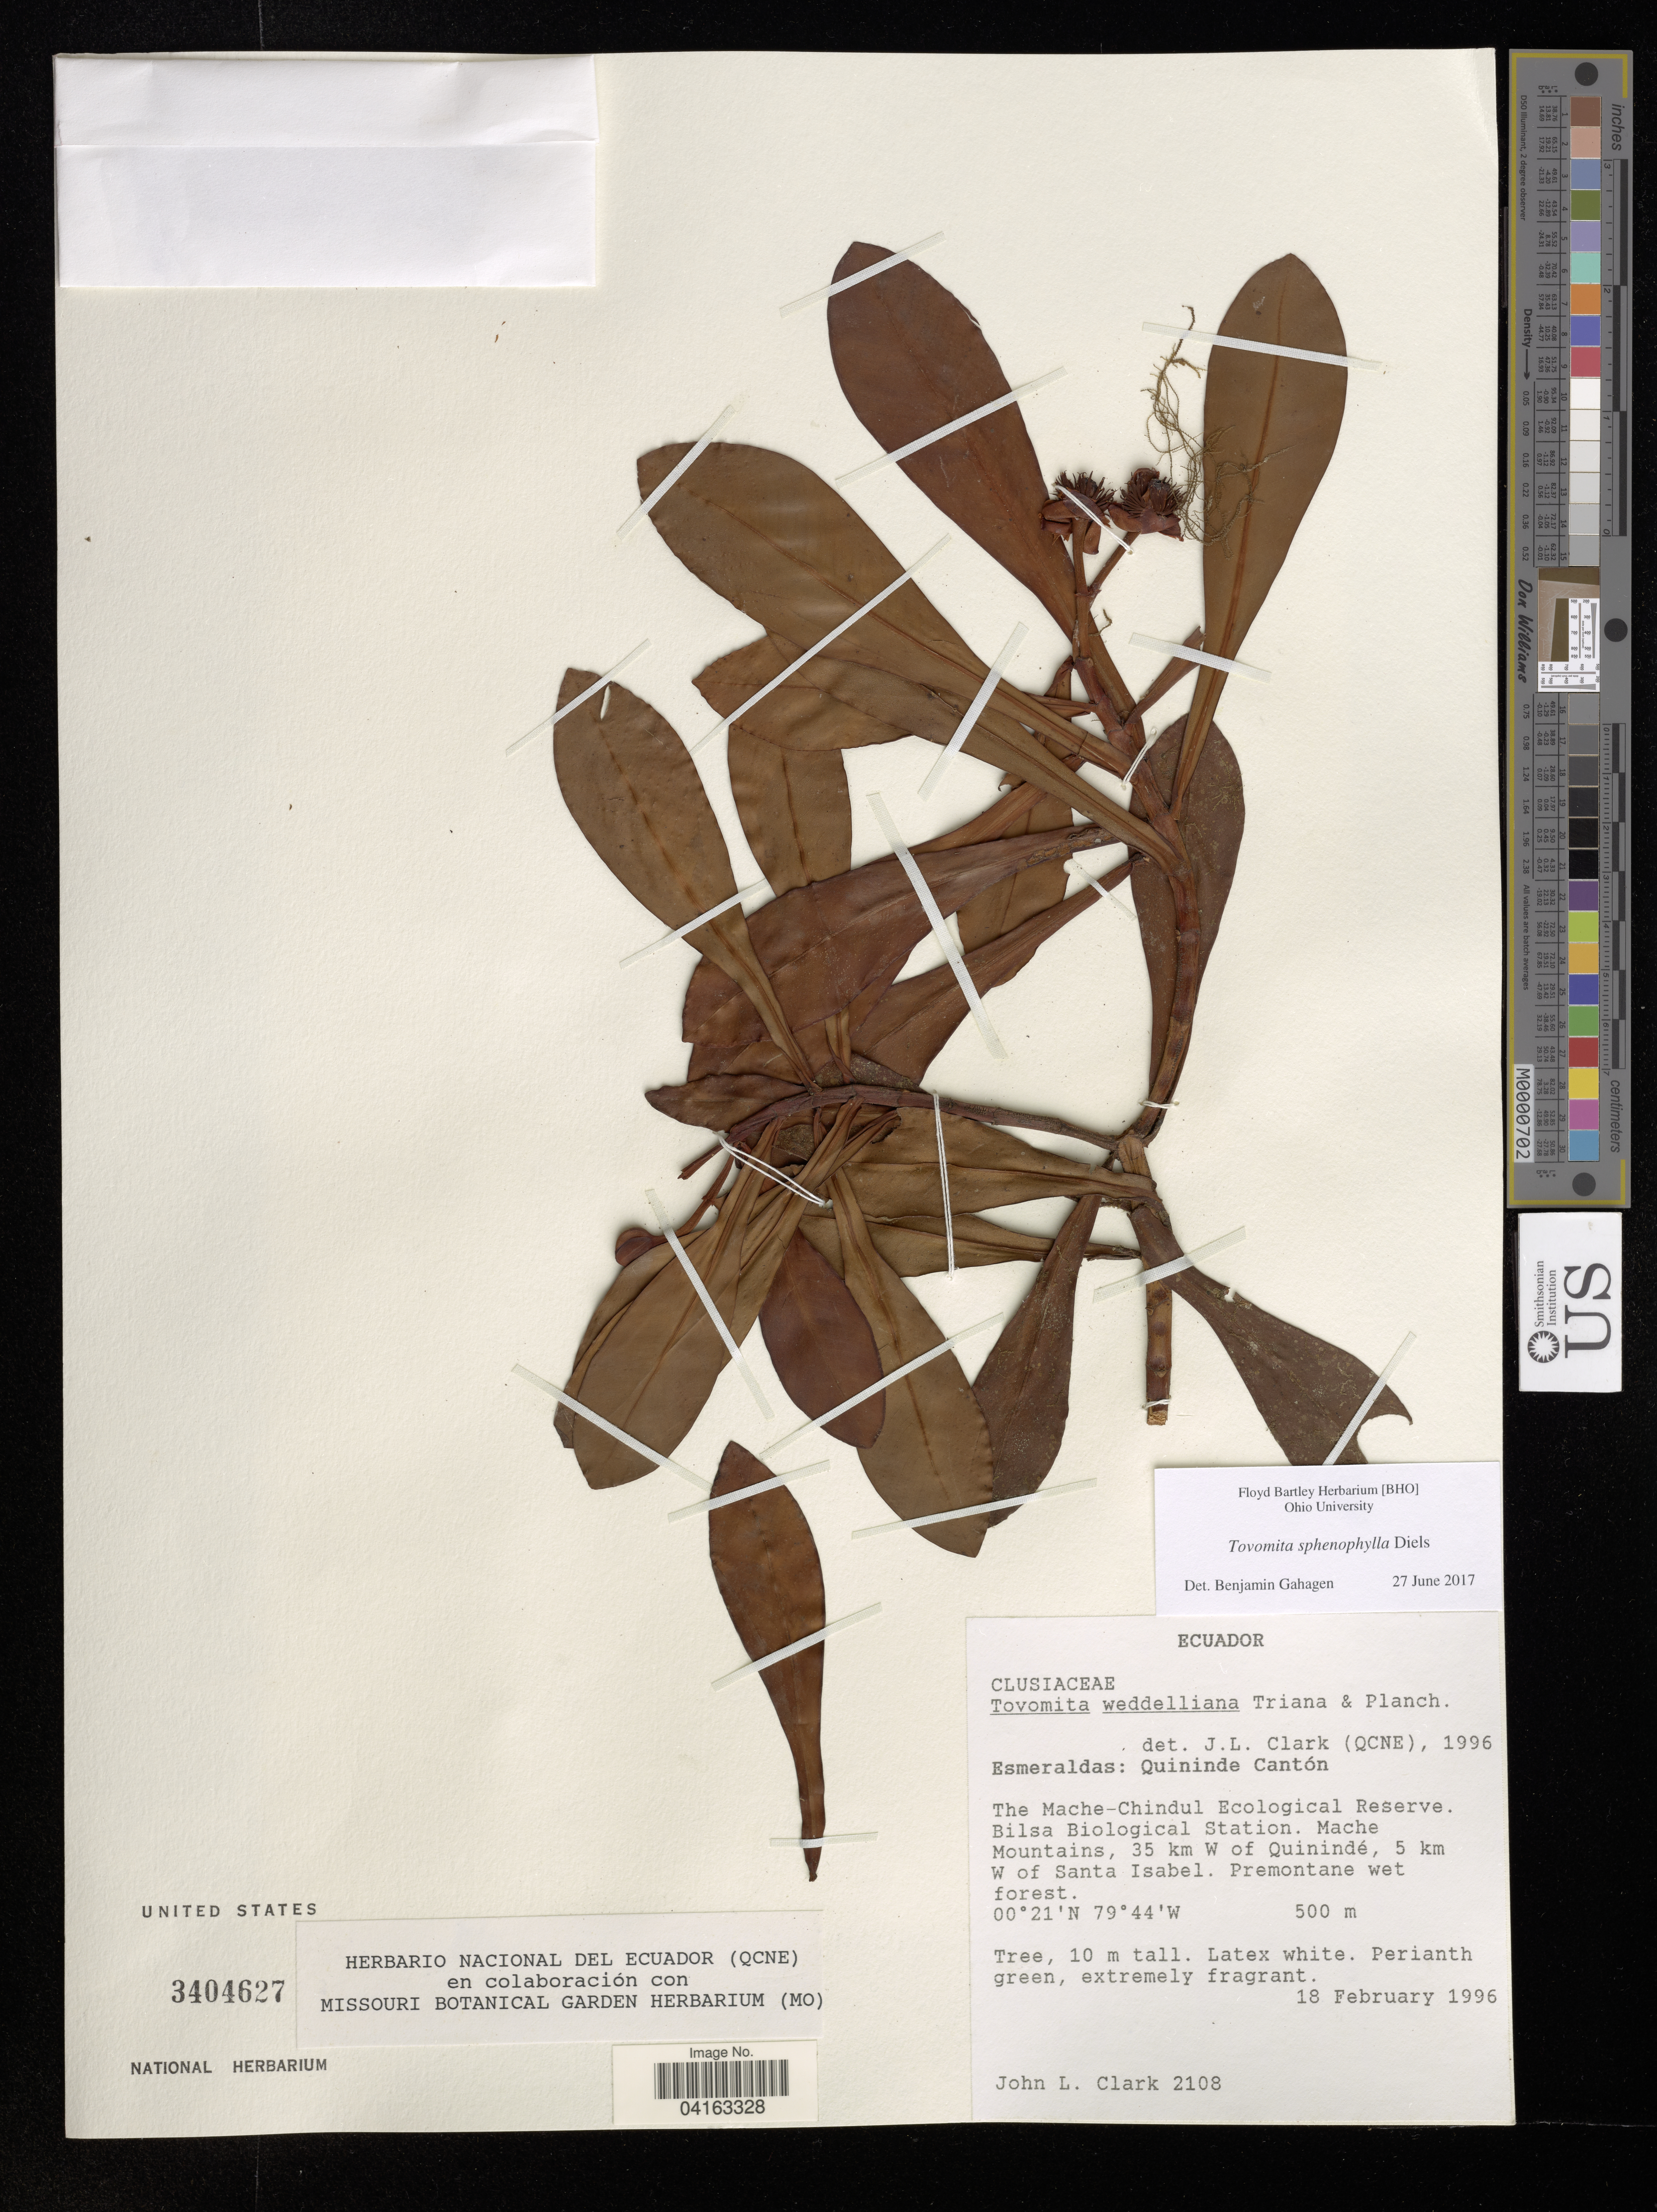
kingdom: Plantae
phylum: Tracheophyta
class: Magnoliopsida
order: Malpighiales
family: Clusiaceae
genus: Tovomita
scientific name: Tovomita sphenophylla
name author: Diels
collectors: J. L. Clark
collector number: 2108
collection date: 1996-02-18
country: Ecuador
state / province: Esmeraldas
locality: Quininde Cantón. The Mache-Chindul Ecological Reserve. Bilsa Biological Station. Mache Mountains, 35 km W of Quinindé, 5 km W of Santa Isabel.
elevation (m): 500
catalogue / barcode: US 3404627